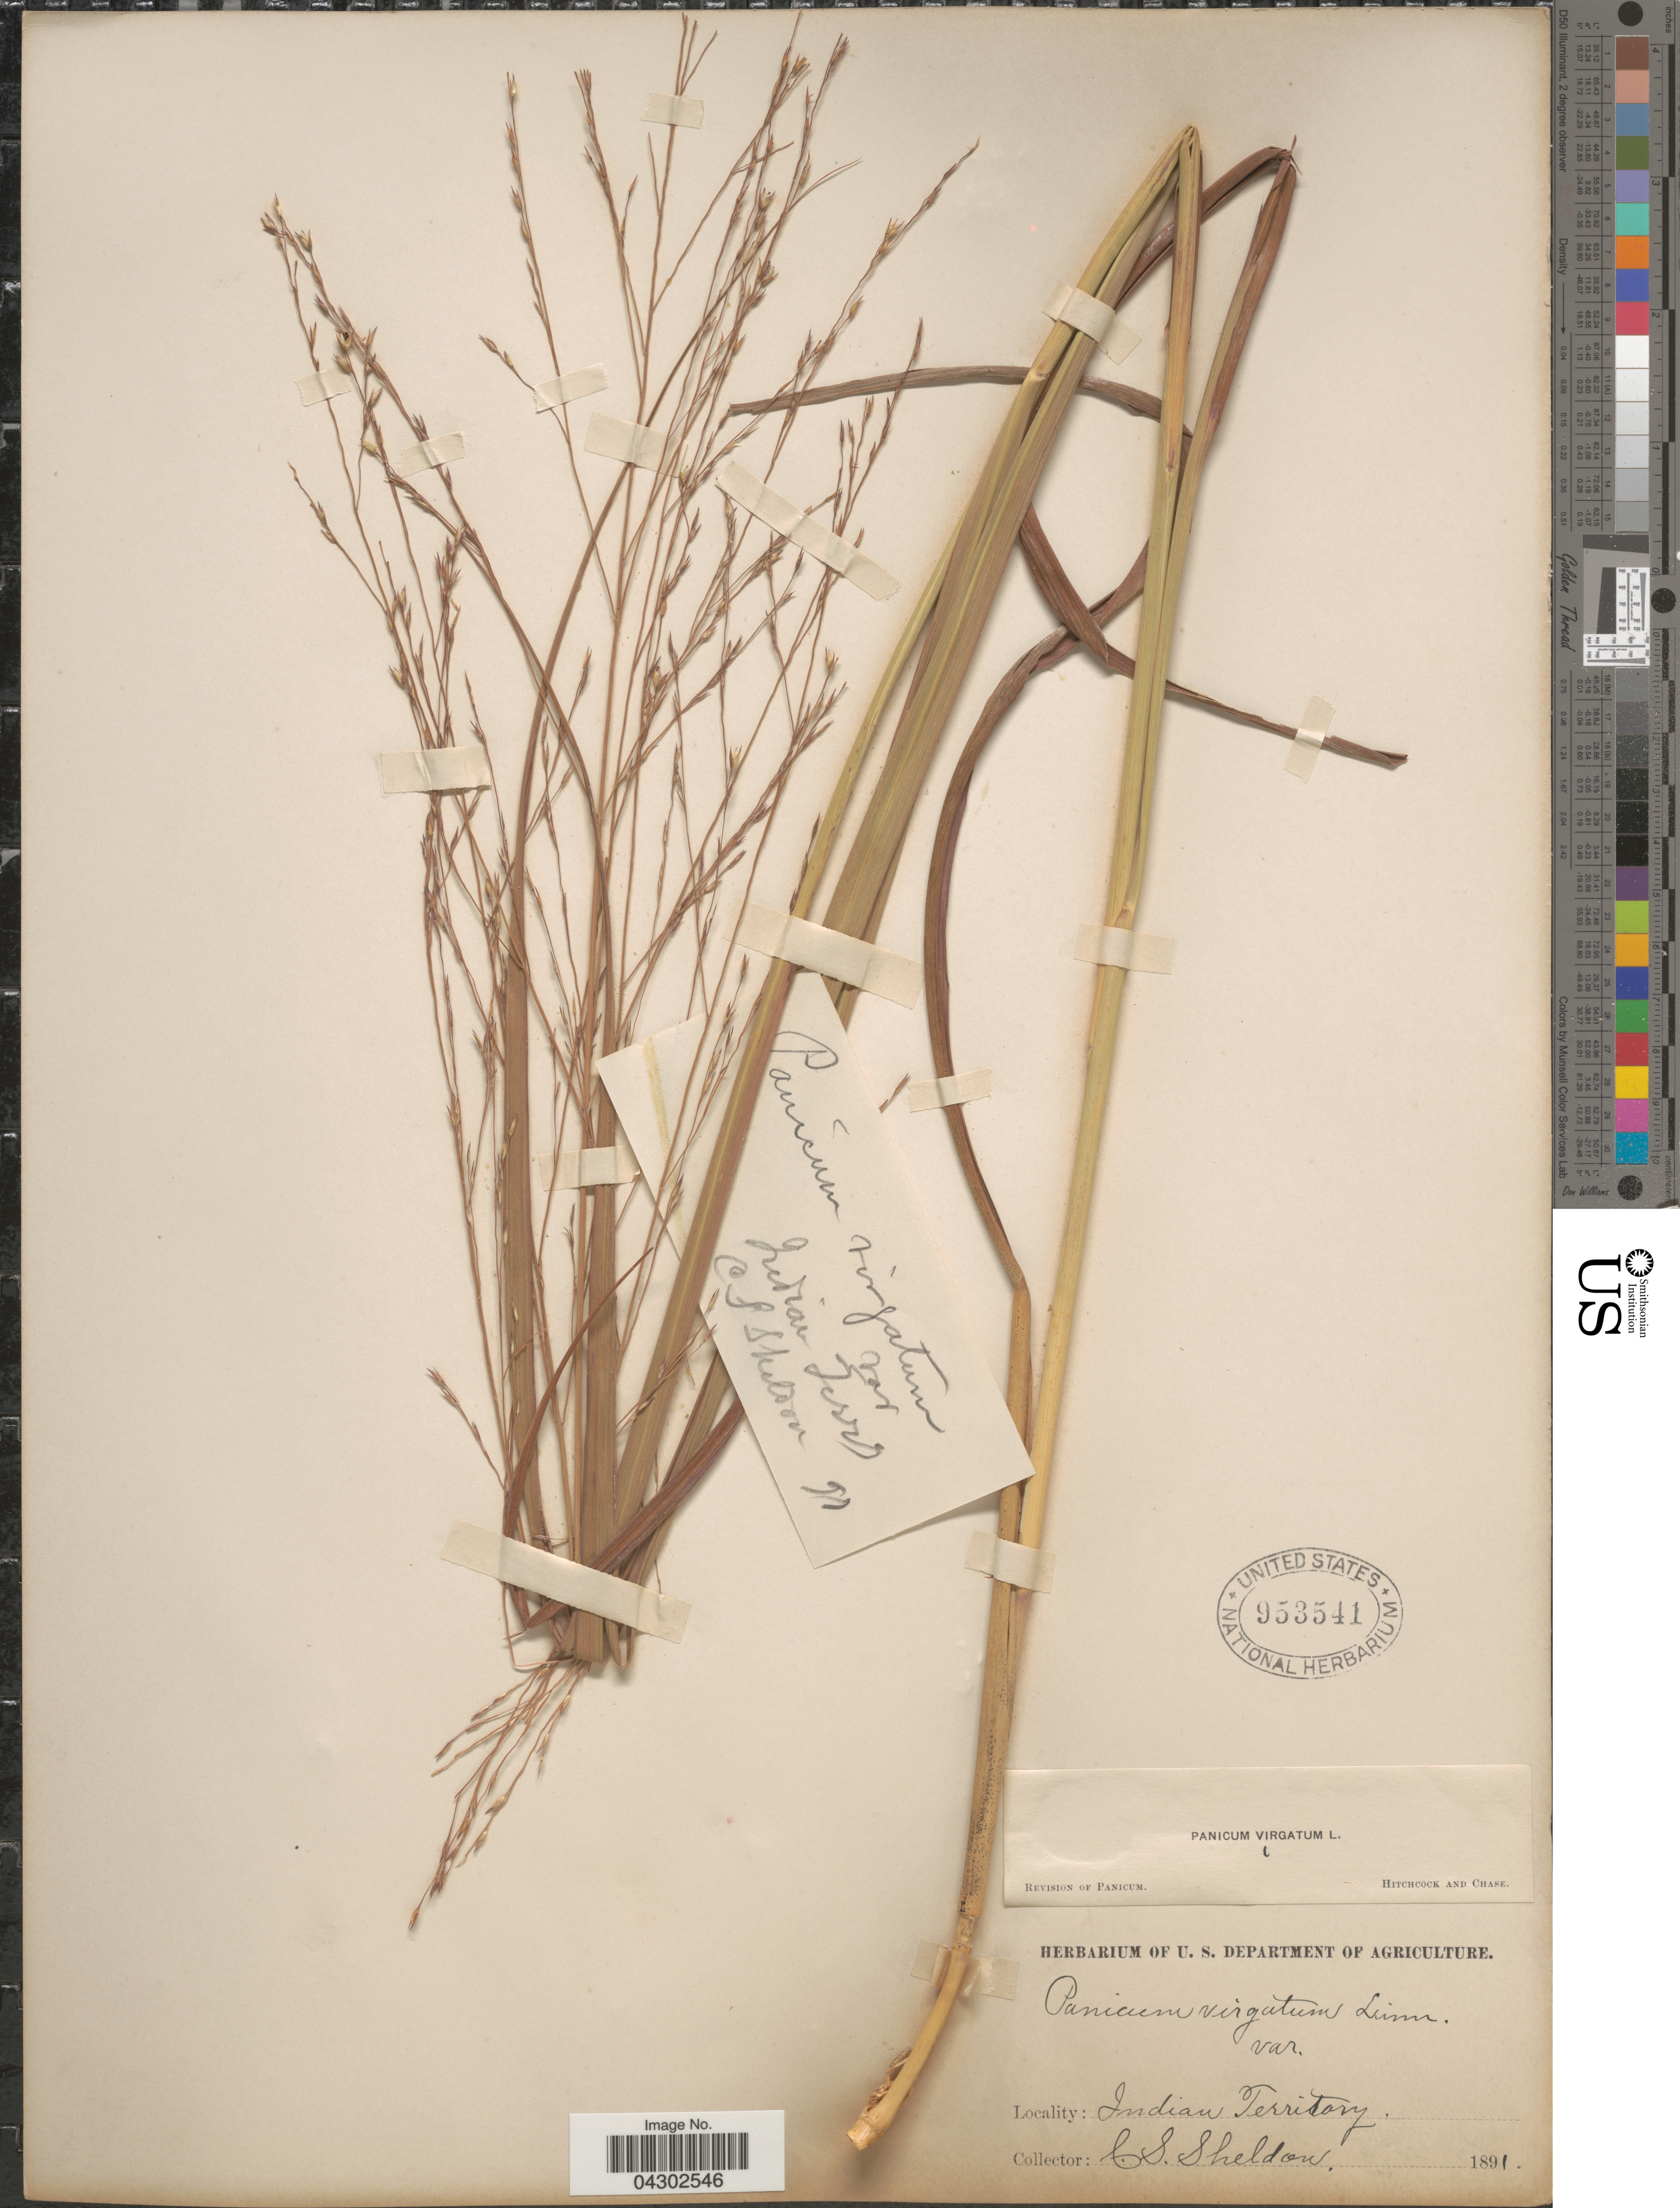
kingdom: Plantae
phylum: Tracheophyta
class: Liliopsida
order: Poales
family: Poaceae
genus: Panicum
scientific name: Panicum virgatum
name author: L.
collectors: C. S. Sheldon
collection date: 1891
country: United States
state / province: Oklahoma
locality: Indian Territory.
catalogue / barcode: US 953541